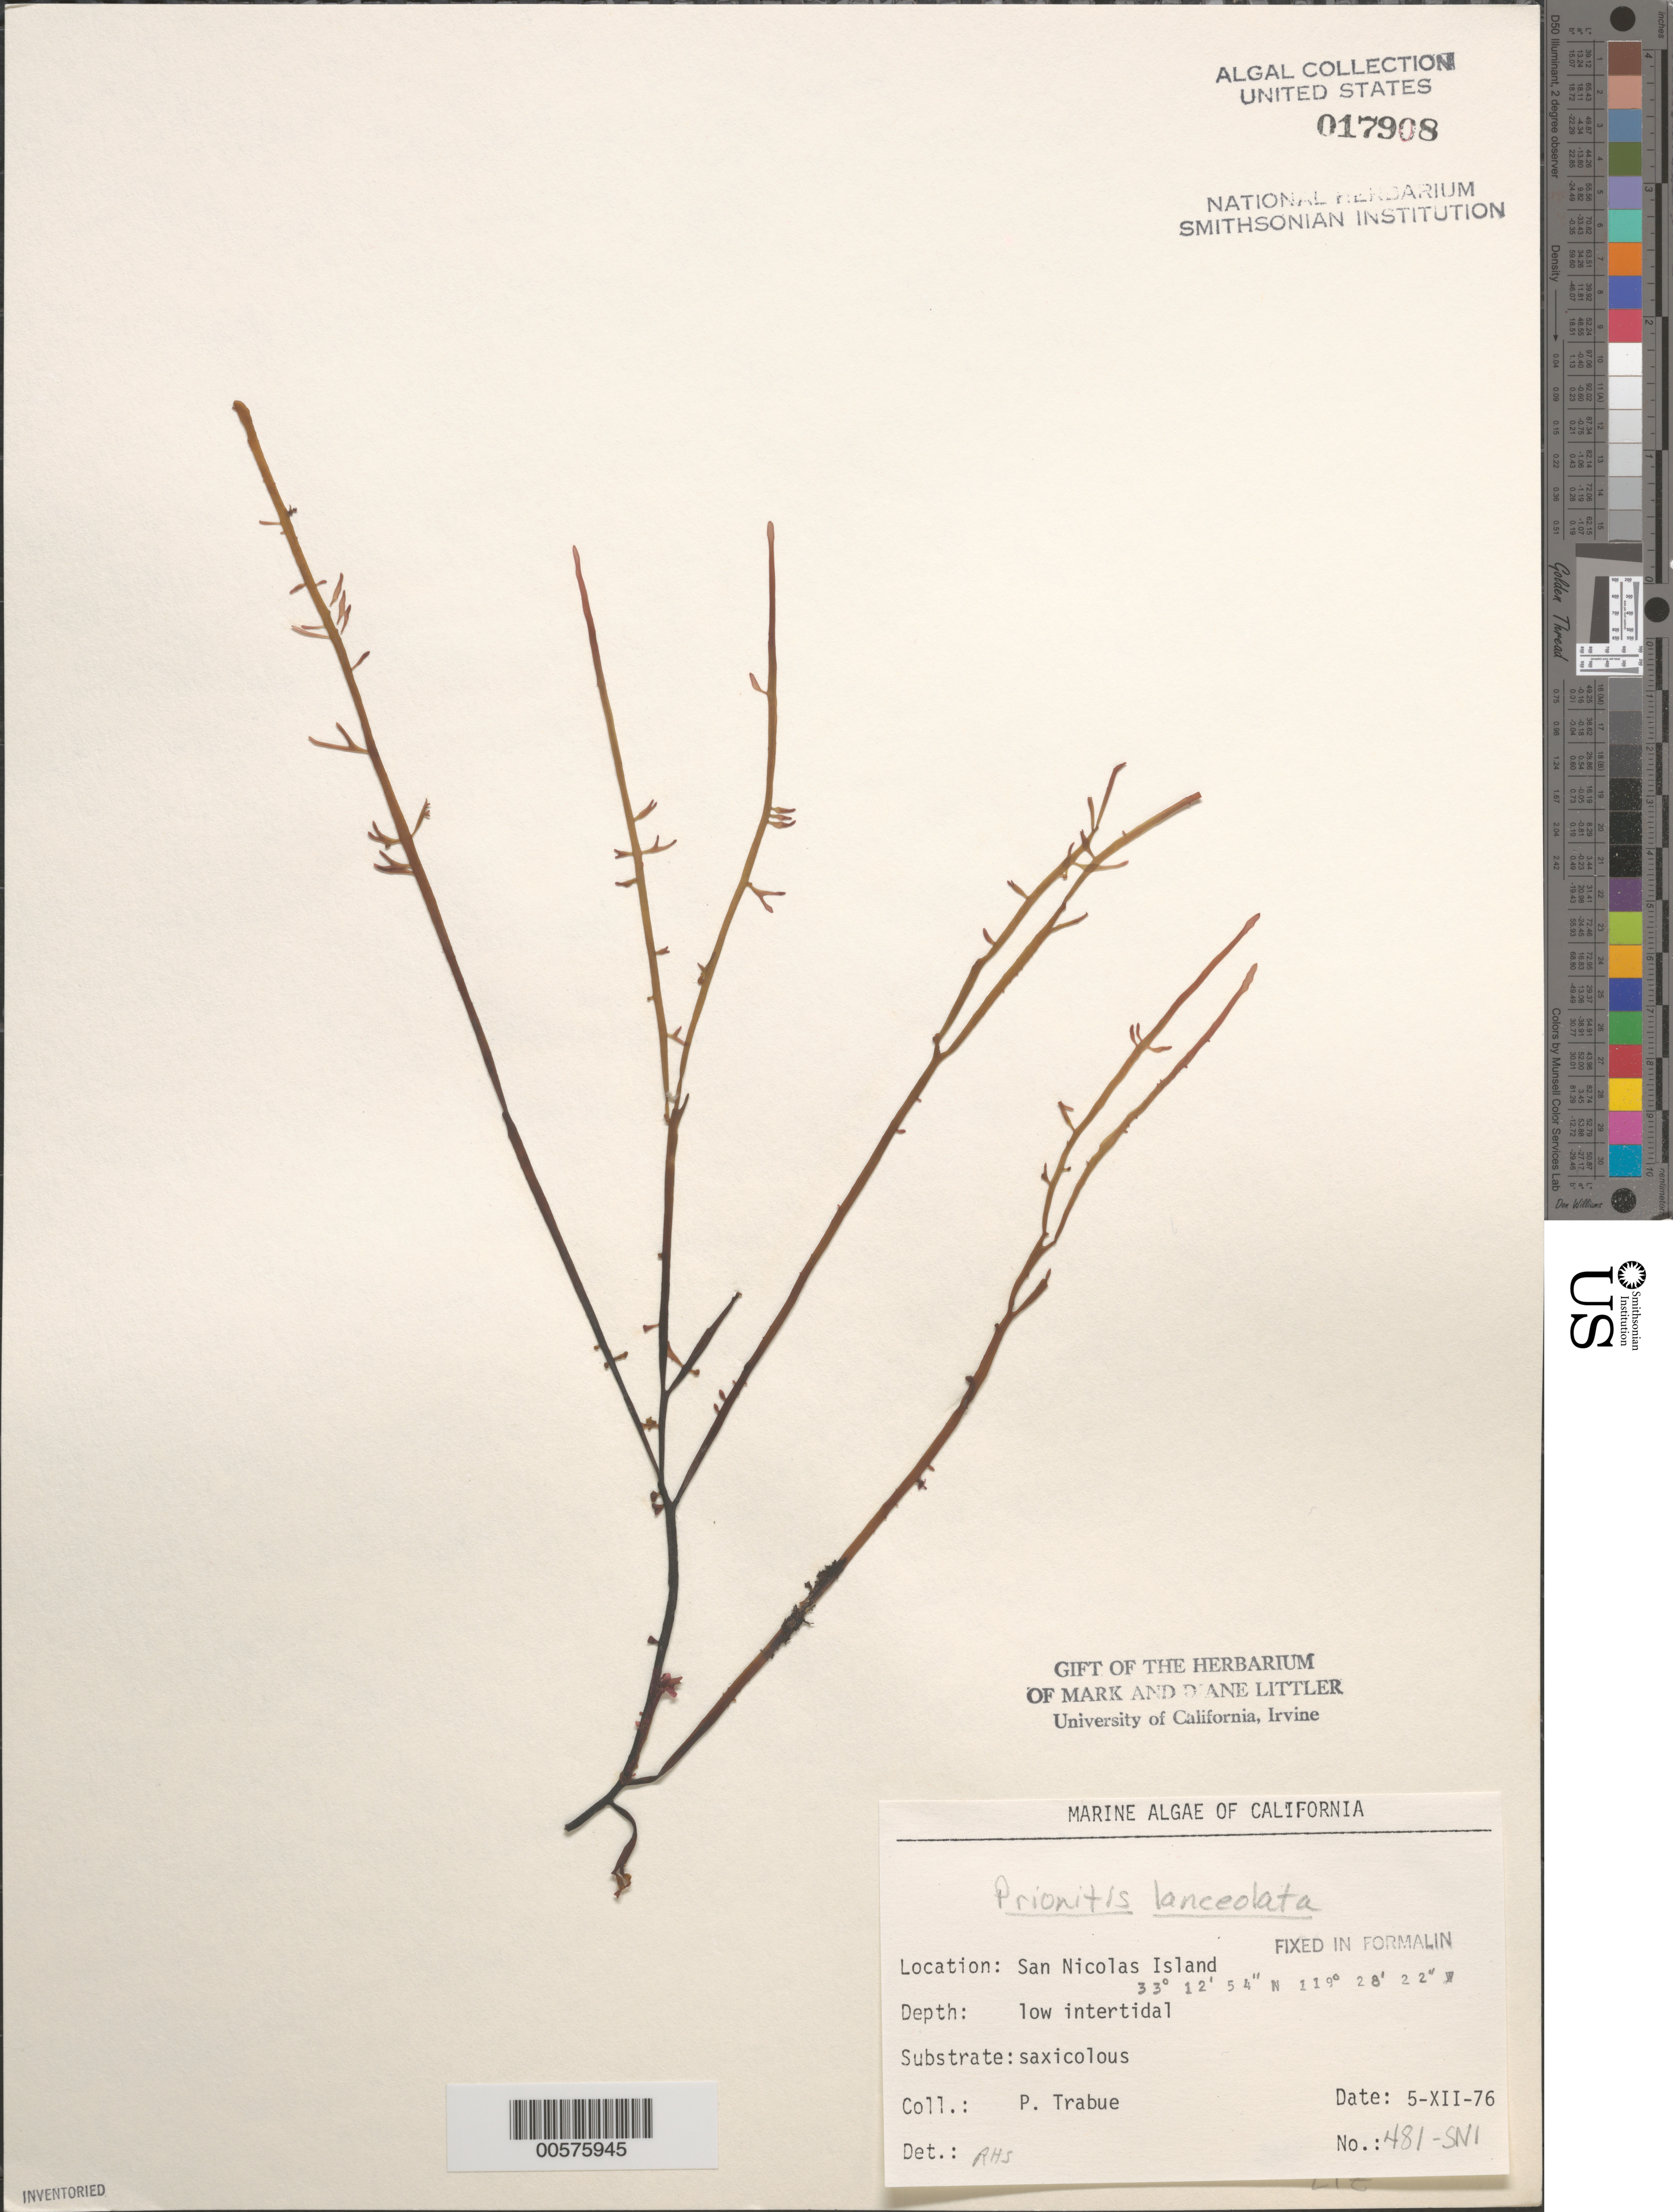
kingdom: Plantae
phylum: Rhodophyta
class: Florideophyceae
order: Cryptonemiales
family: Cryptonemiaceae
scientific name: Prionitis lanceolata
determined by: Sims, Robert H.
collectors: P. J. Trabue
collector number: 481-sni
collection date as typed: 05 Dec 1976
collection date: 1976-12-05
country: United States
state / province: California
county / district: Ventura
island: San Nicolas Island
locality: Dutch Harbor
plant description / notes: BLM-SOCALBIGHT Rocky Intertidal Survey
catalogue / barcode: US 17908